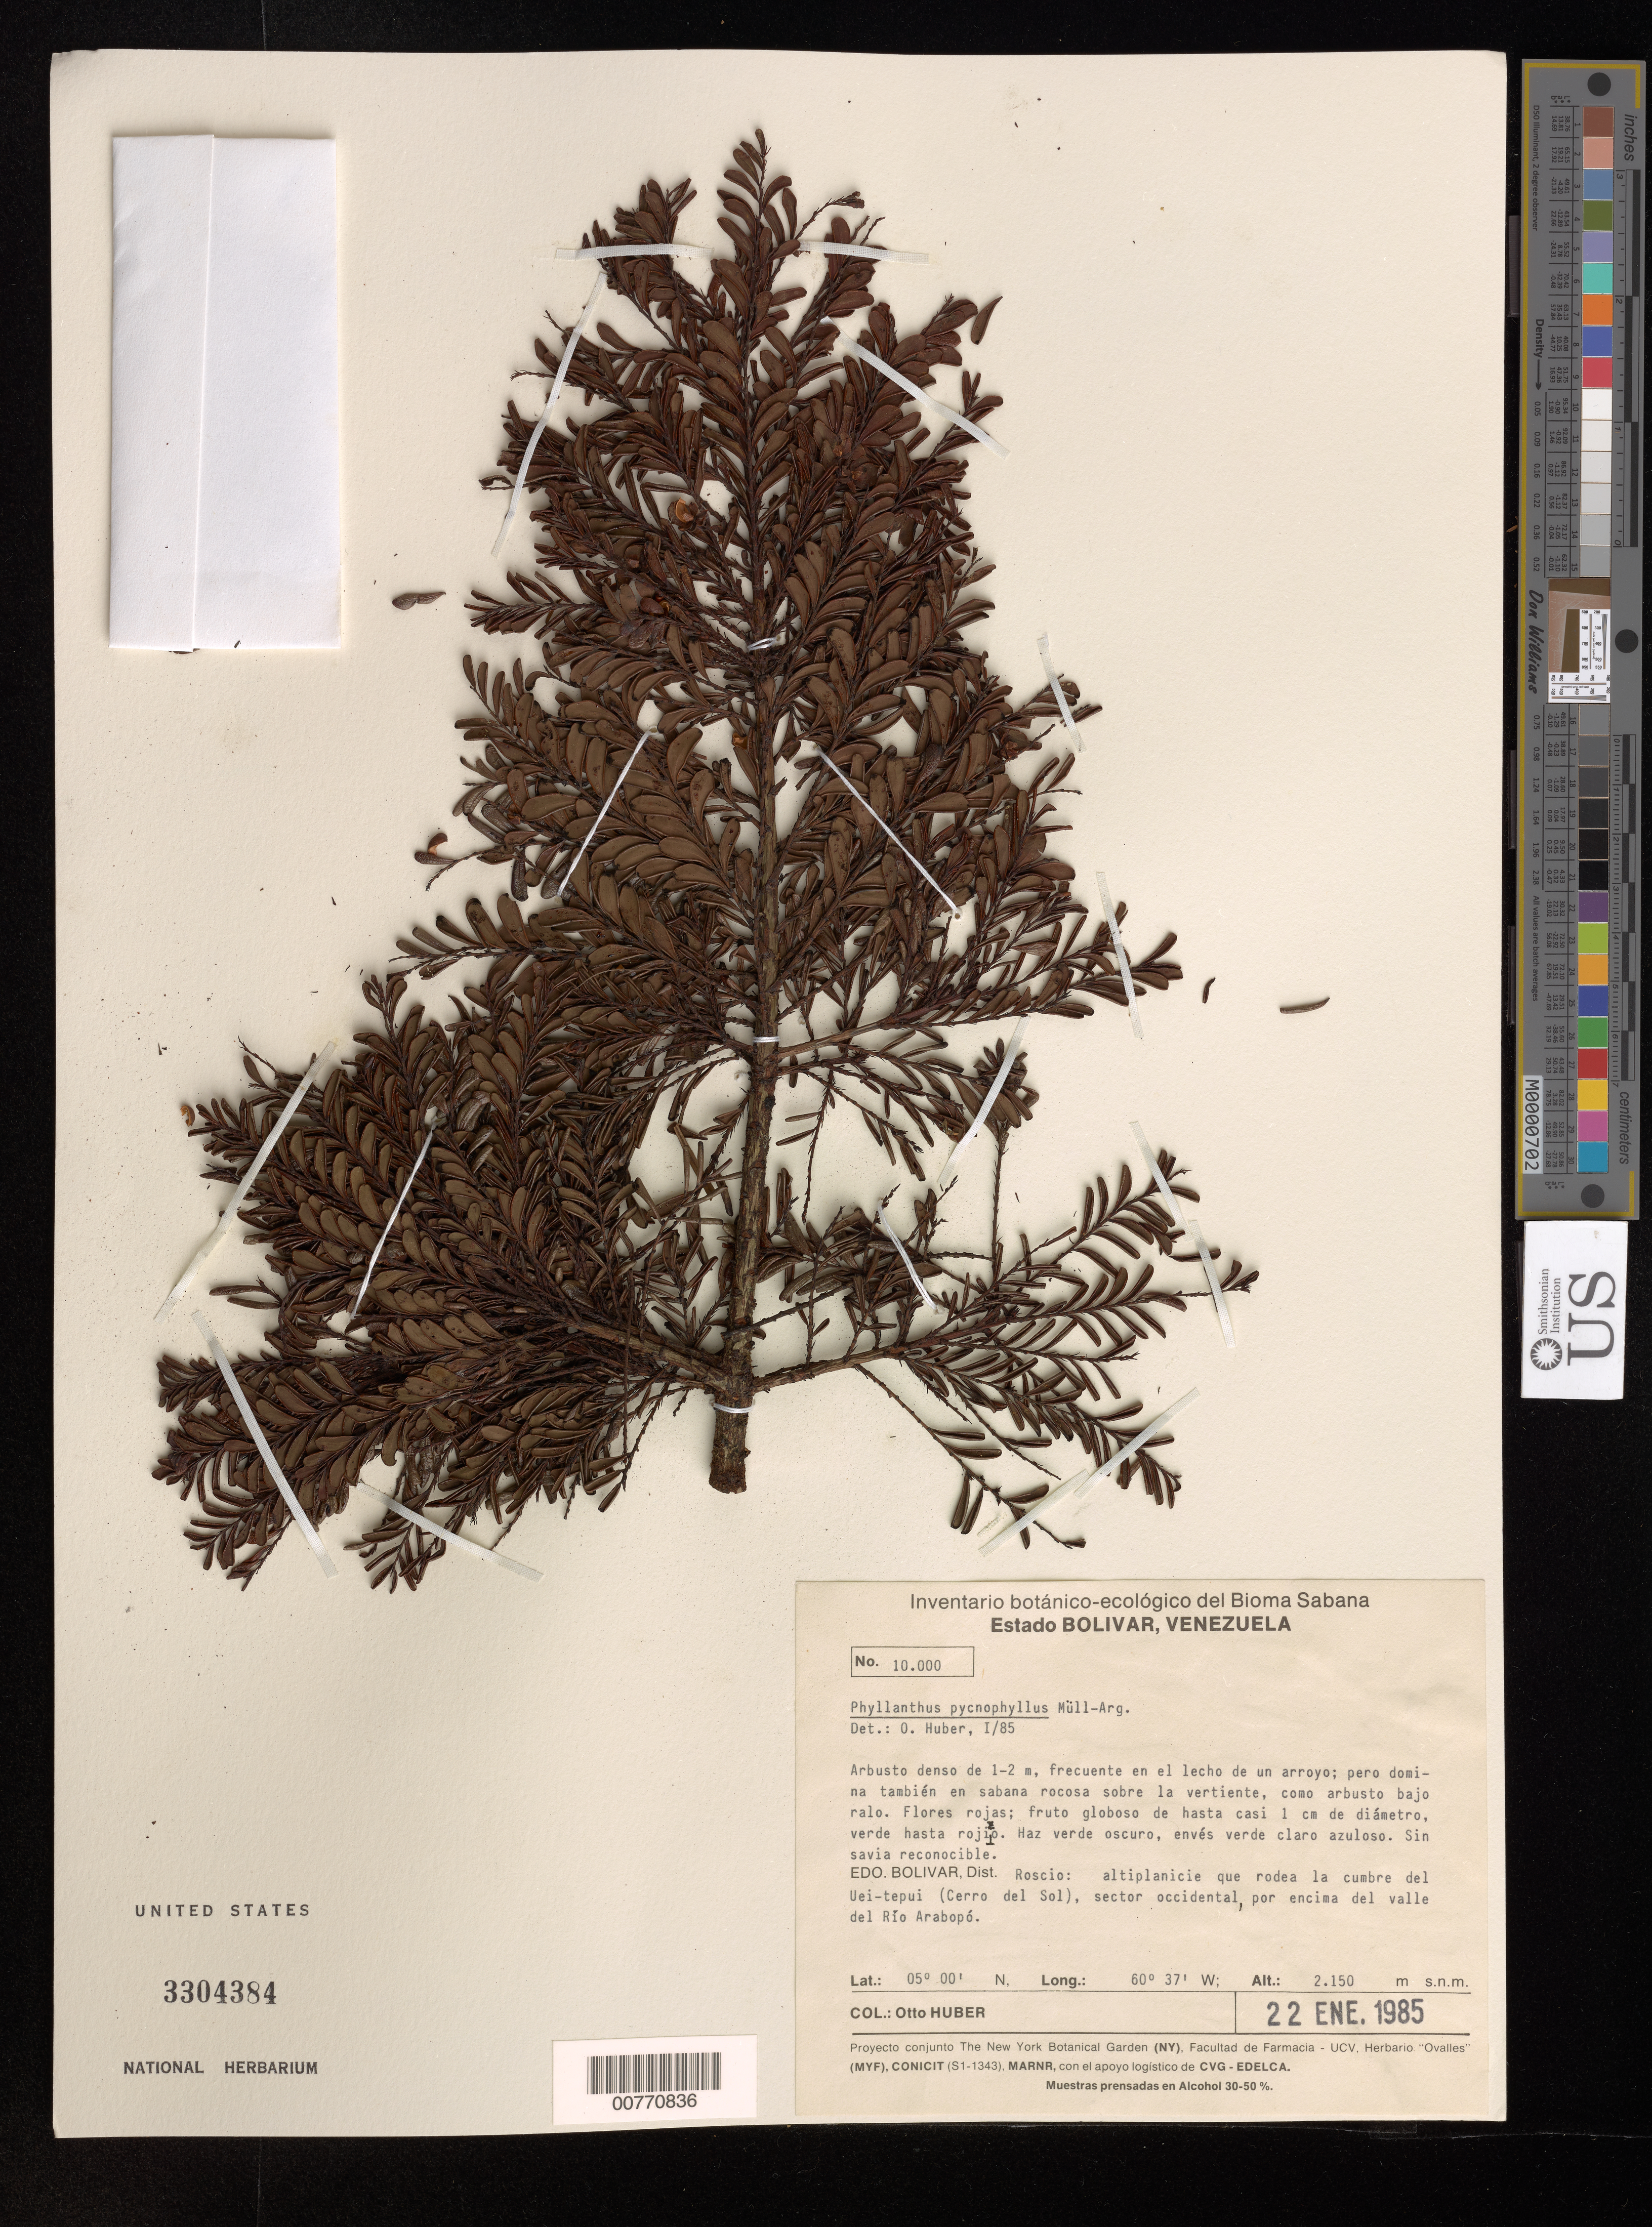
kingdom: Plantae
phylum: Tracheophyta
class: Magnoliopsida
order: Malpighiales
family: Phyllanthaceae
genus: Phyllanthus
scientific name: Phyllanthus pycnophyllus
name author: Müll. Arg.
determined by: Huber, Otto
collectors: O. Huber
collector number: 10000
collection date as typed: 22-Jan-85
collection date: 1985-01-22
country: Venezuela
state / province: Bolívar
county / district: Roscio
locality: Uei-tepuí (Cerro del Sol), sector occidental; por encima del valle del Río Arabapó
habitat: Altiplanicie que rodea la cumbre del tepui; en el lecho de un arroyo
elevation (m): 2150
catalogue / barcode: US 3304384